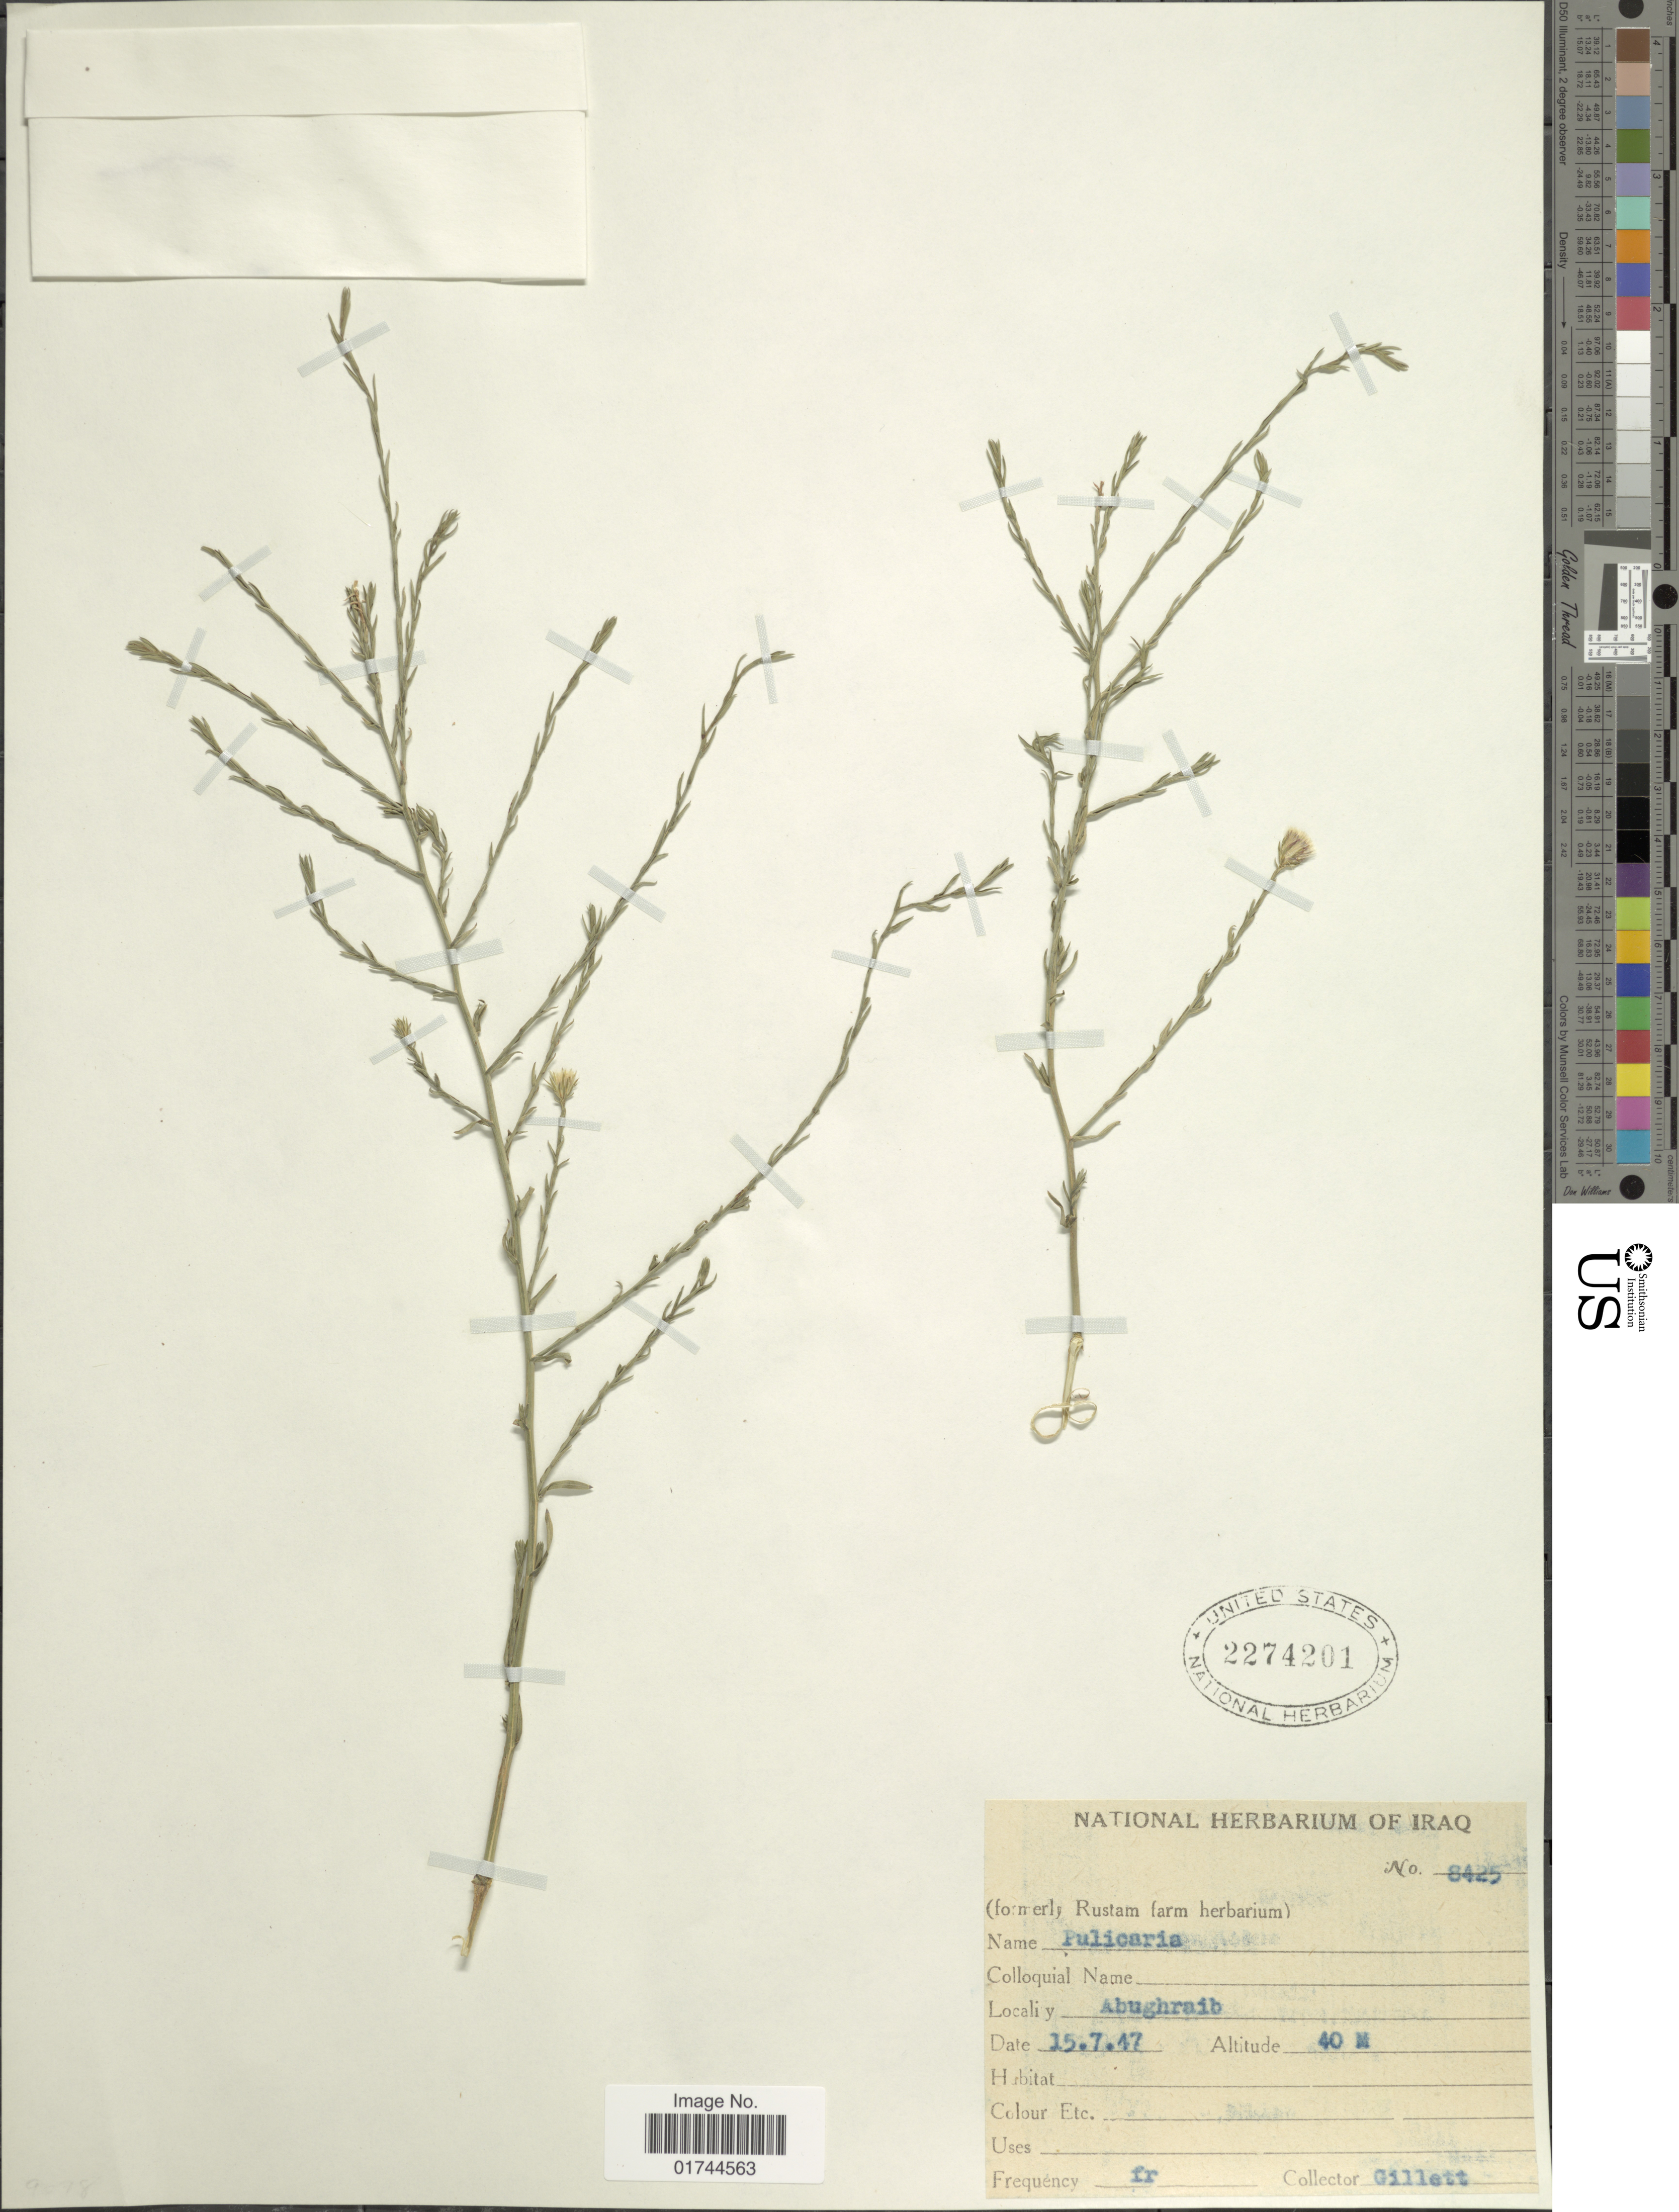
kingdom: Plantae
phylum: Tracheophyta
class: Magnoliopsida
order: Asterales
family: Asteraceae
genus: Pulicaria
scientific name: Pulicaria sp.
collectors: Gillett, --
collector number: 8425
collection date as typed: Transcribed d/m/y: 15/7/47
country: Iraq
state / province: Baghdad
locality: Abughraib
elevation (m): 40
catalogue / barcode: US 2274201